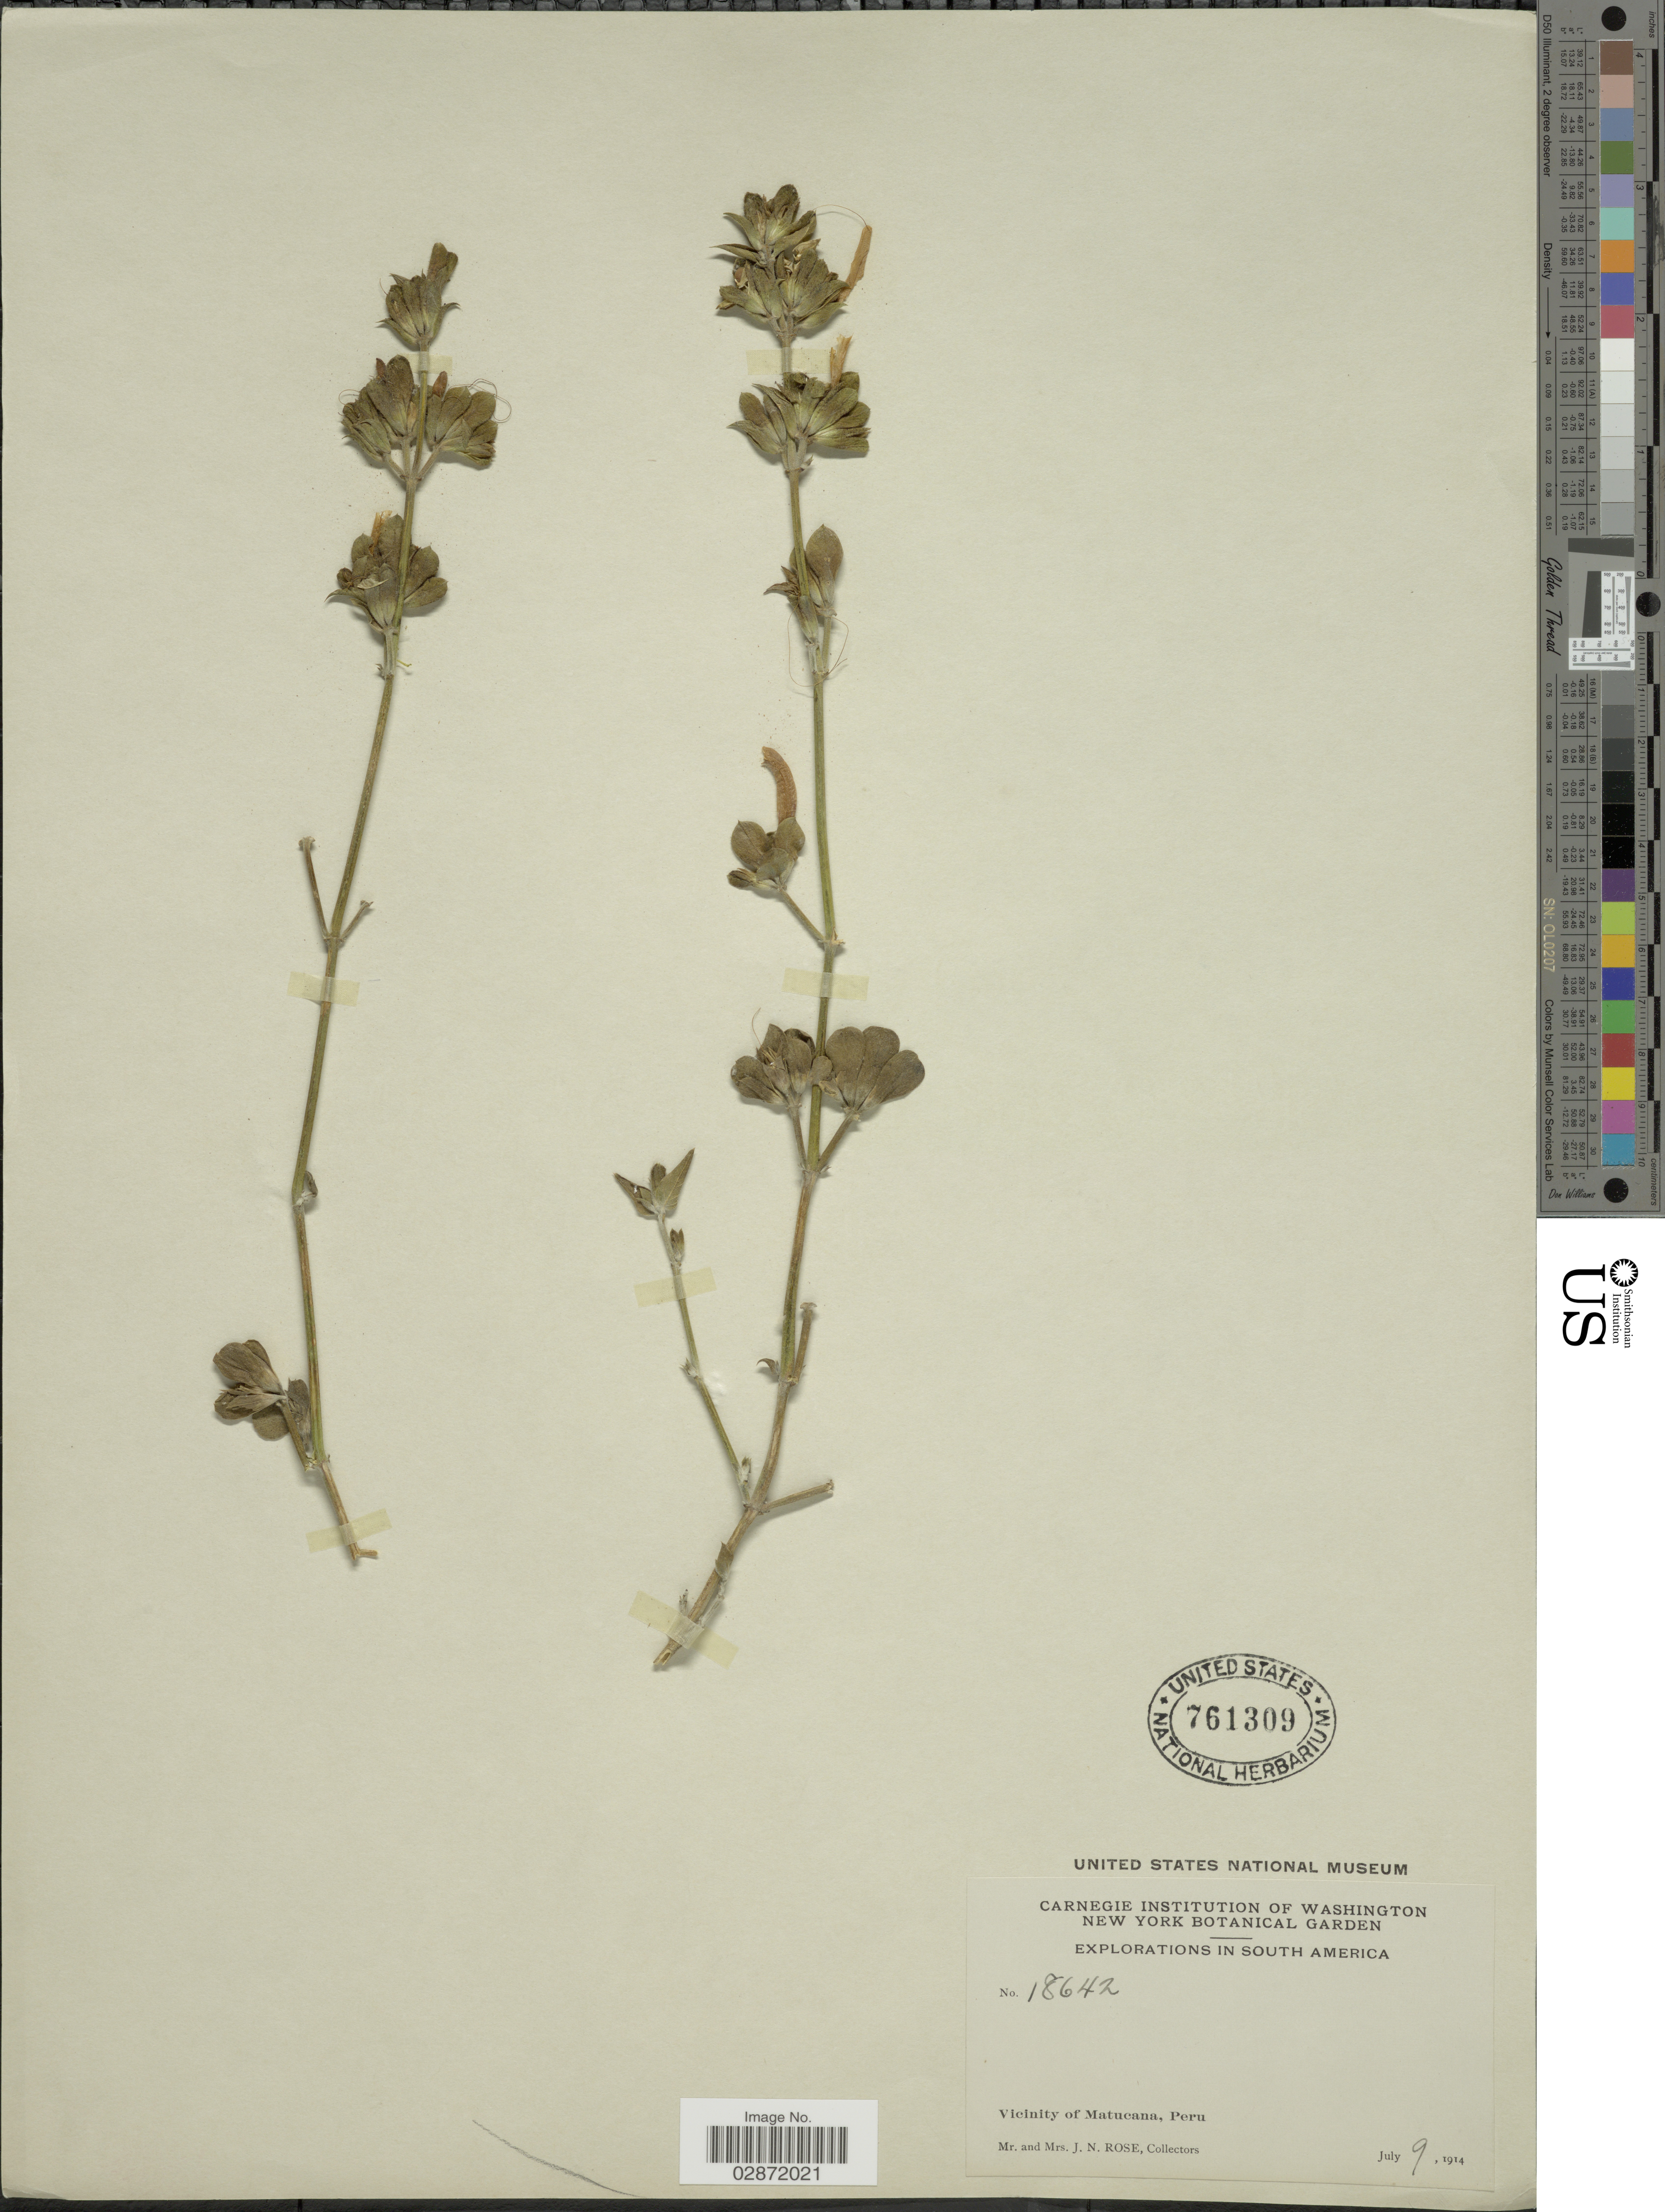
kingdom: Plantae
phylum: Tracheophyta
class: Magnoliopsida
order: Lamiales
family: Acanthaceae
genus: Dicliptera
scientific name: Dicliptera montana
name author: Lindau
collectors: J. N. Rose & L. B. Rose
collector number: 18642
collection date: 1914-07-09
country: Peru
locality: Vicinity of Matucana.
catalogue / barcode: US 761309